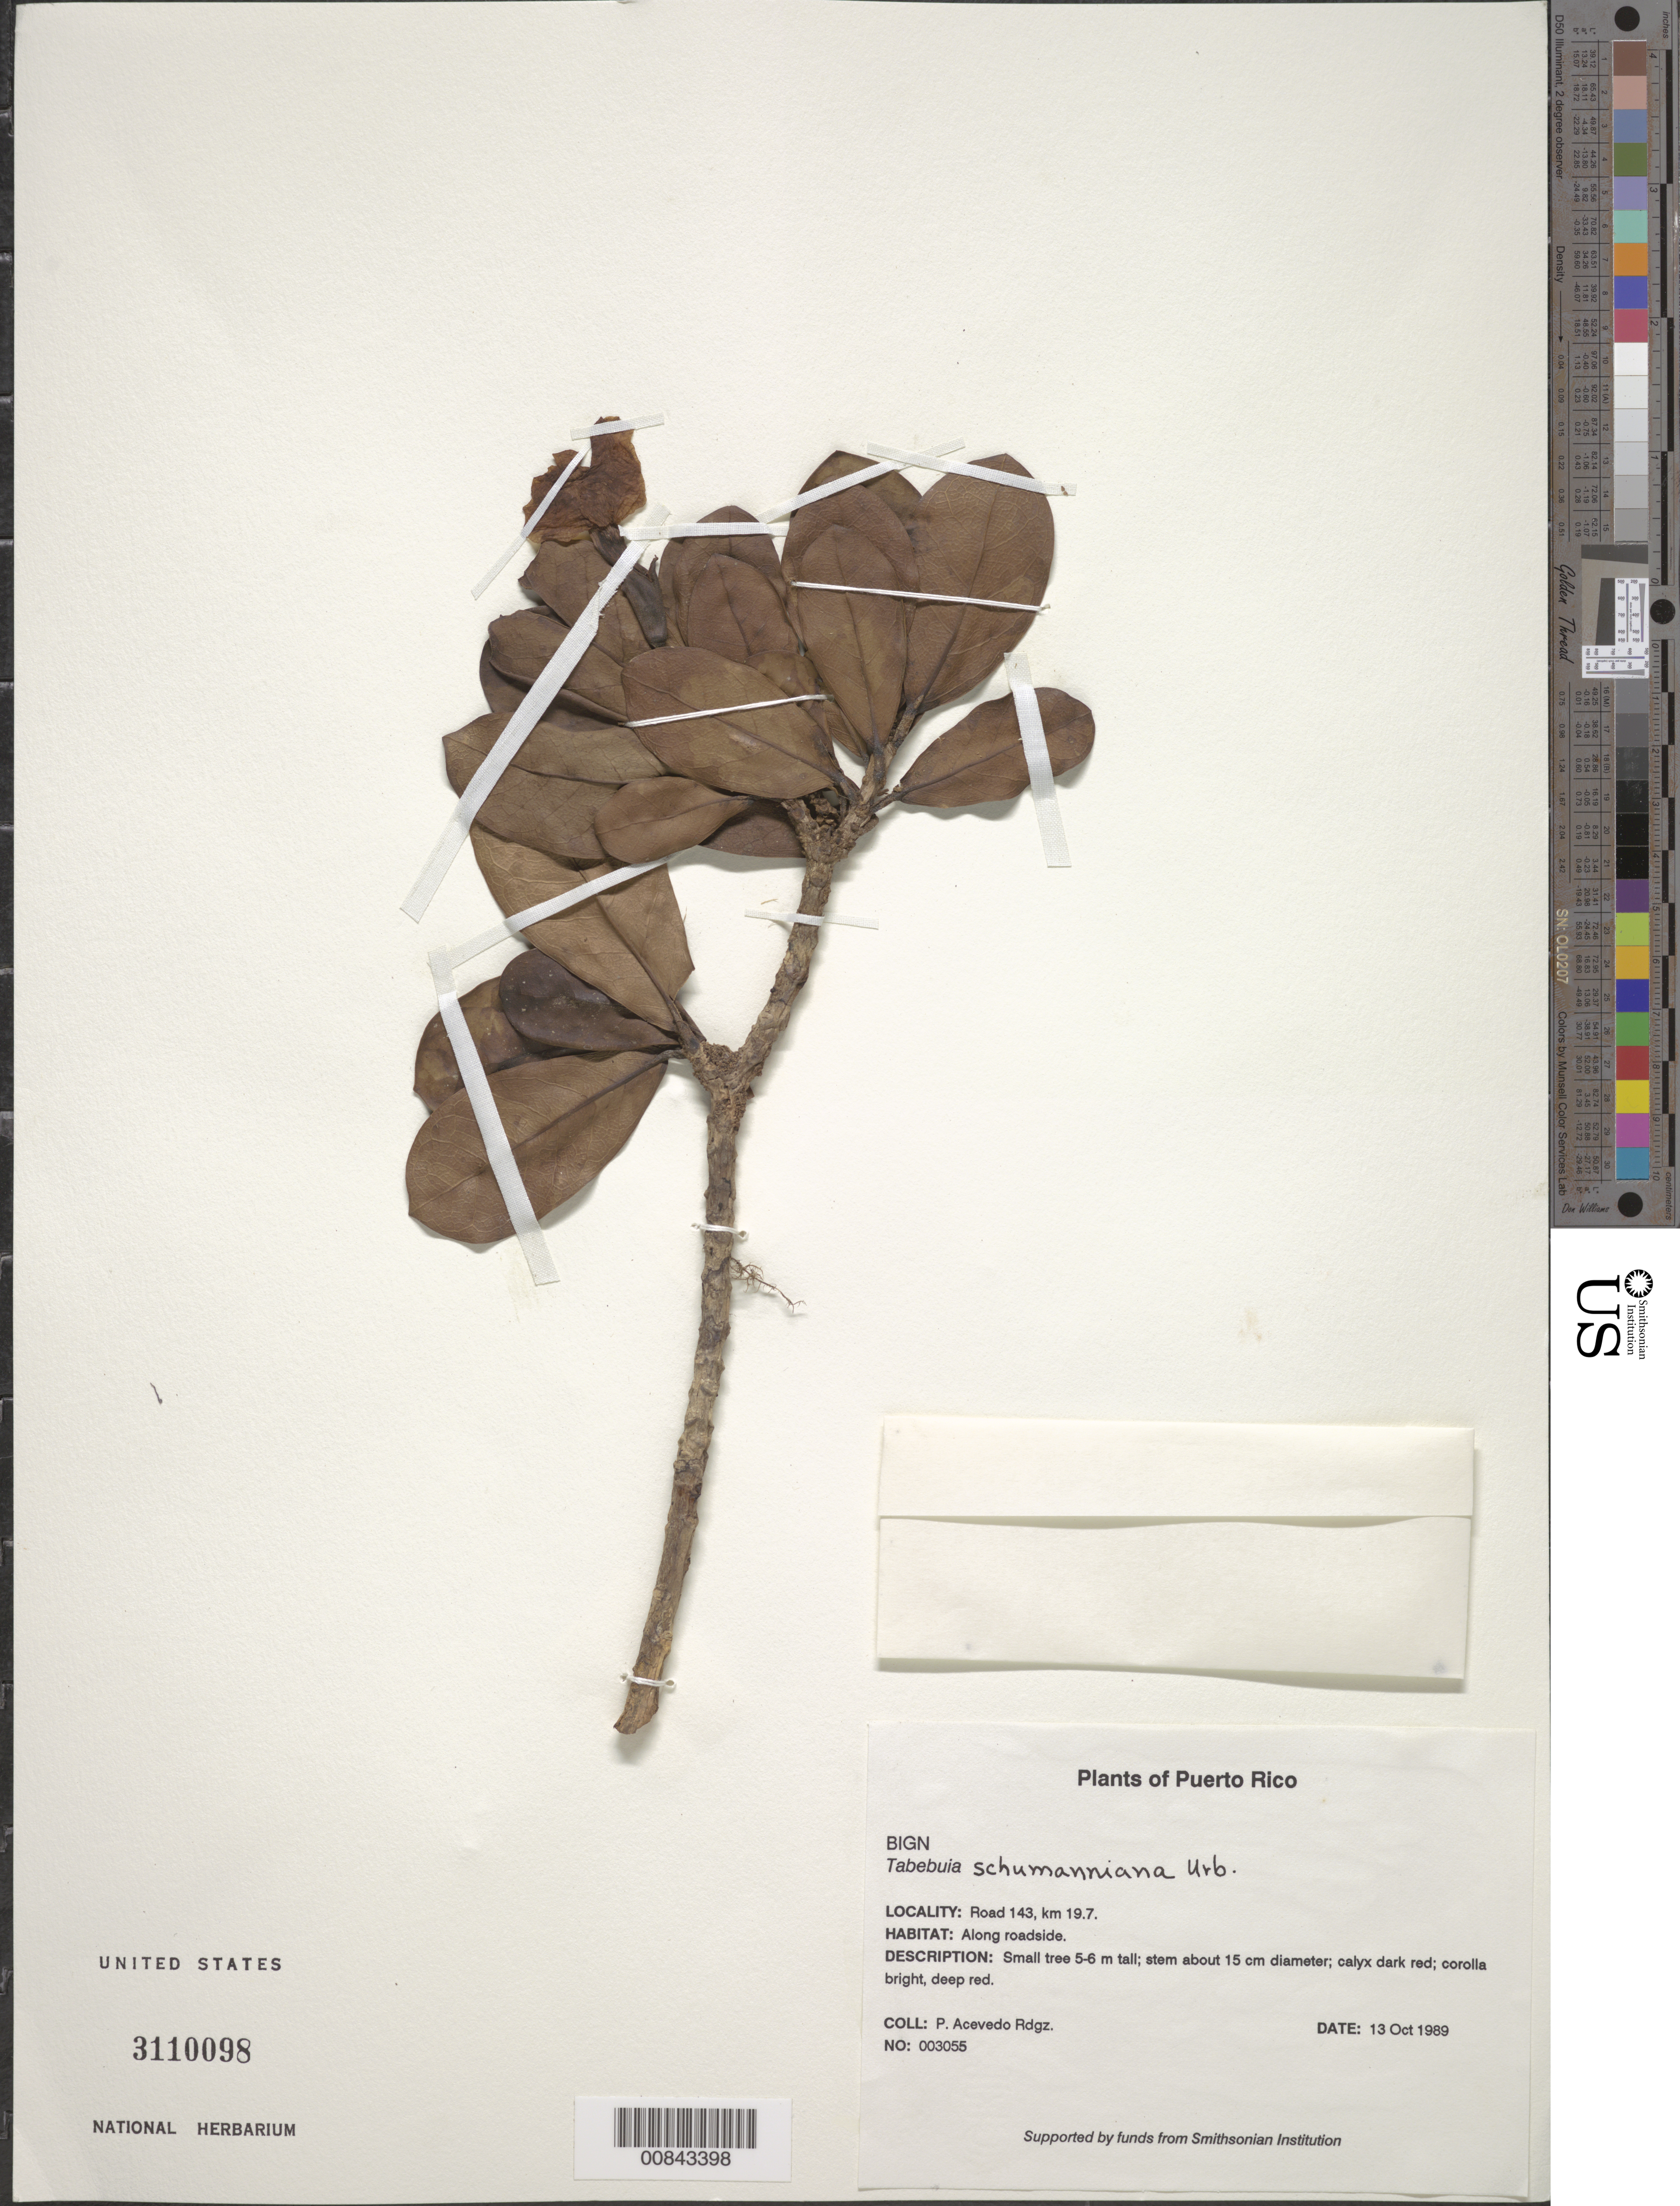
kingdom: Plantae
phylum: Tracheophyta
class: Magnoliopsida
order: Lamiales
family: Bignoniaceae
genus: Tabebuia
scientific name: Tabebuia schumanniana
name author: Urb.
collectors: P. Acevedo-Rodr.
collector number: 3055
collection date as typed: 13 Oct 1989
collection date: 1989-10-13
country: Puerto Rico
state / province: Jayuya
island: Puerto Rico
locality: Jayuya: Road 143, km 19.7.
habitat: Along roadside.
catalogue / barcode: US 3110098